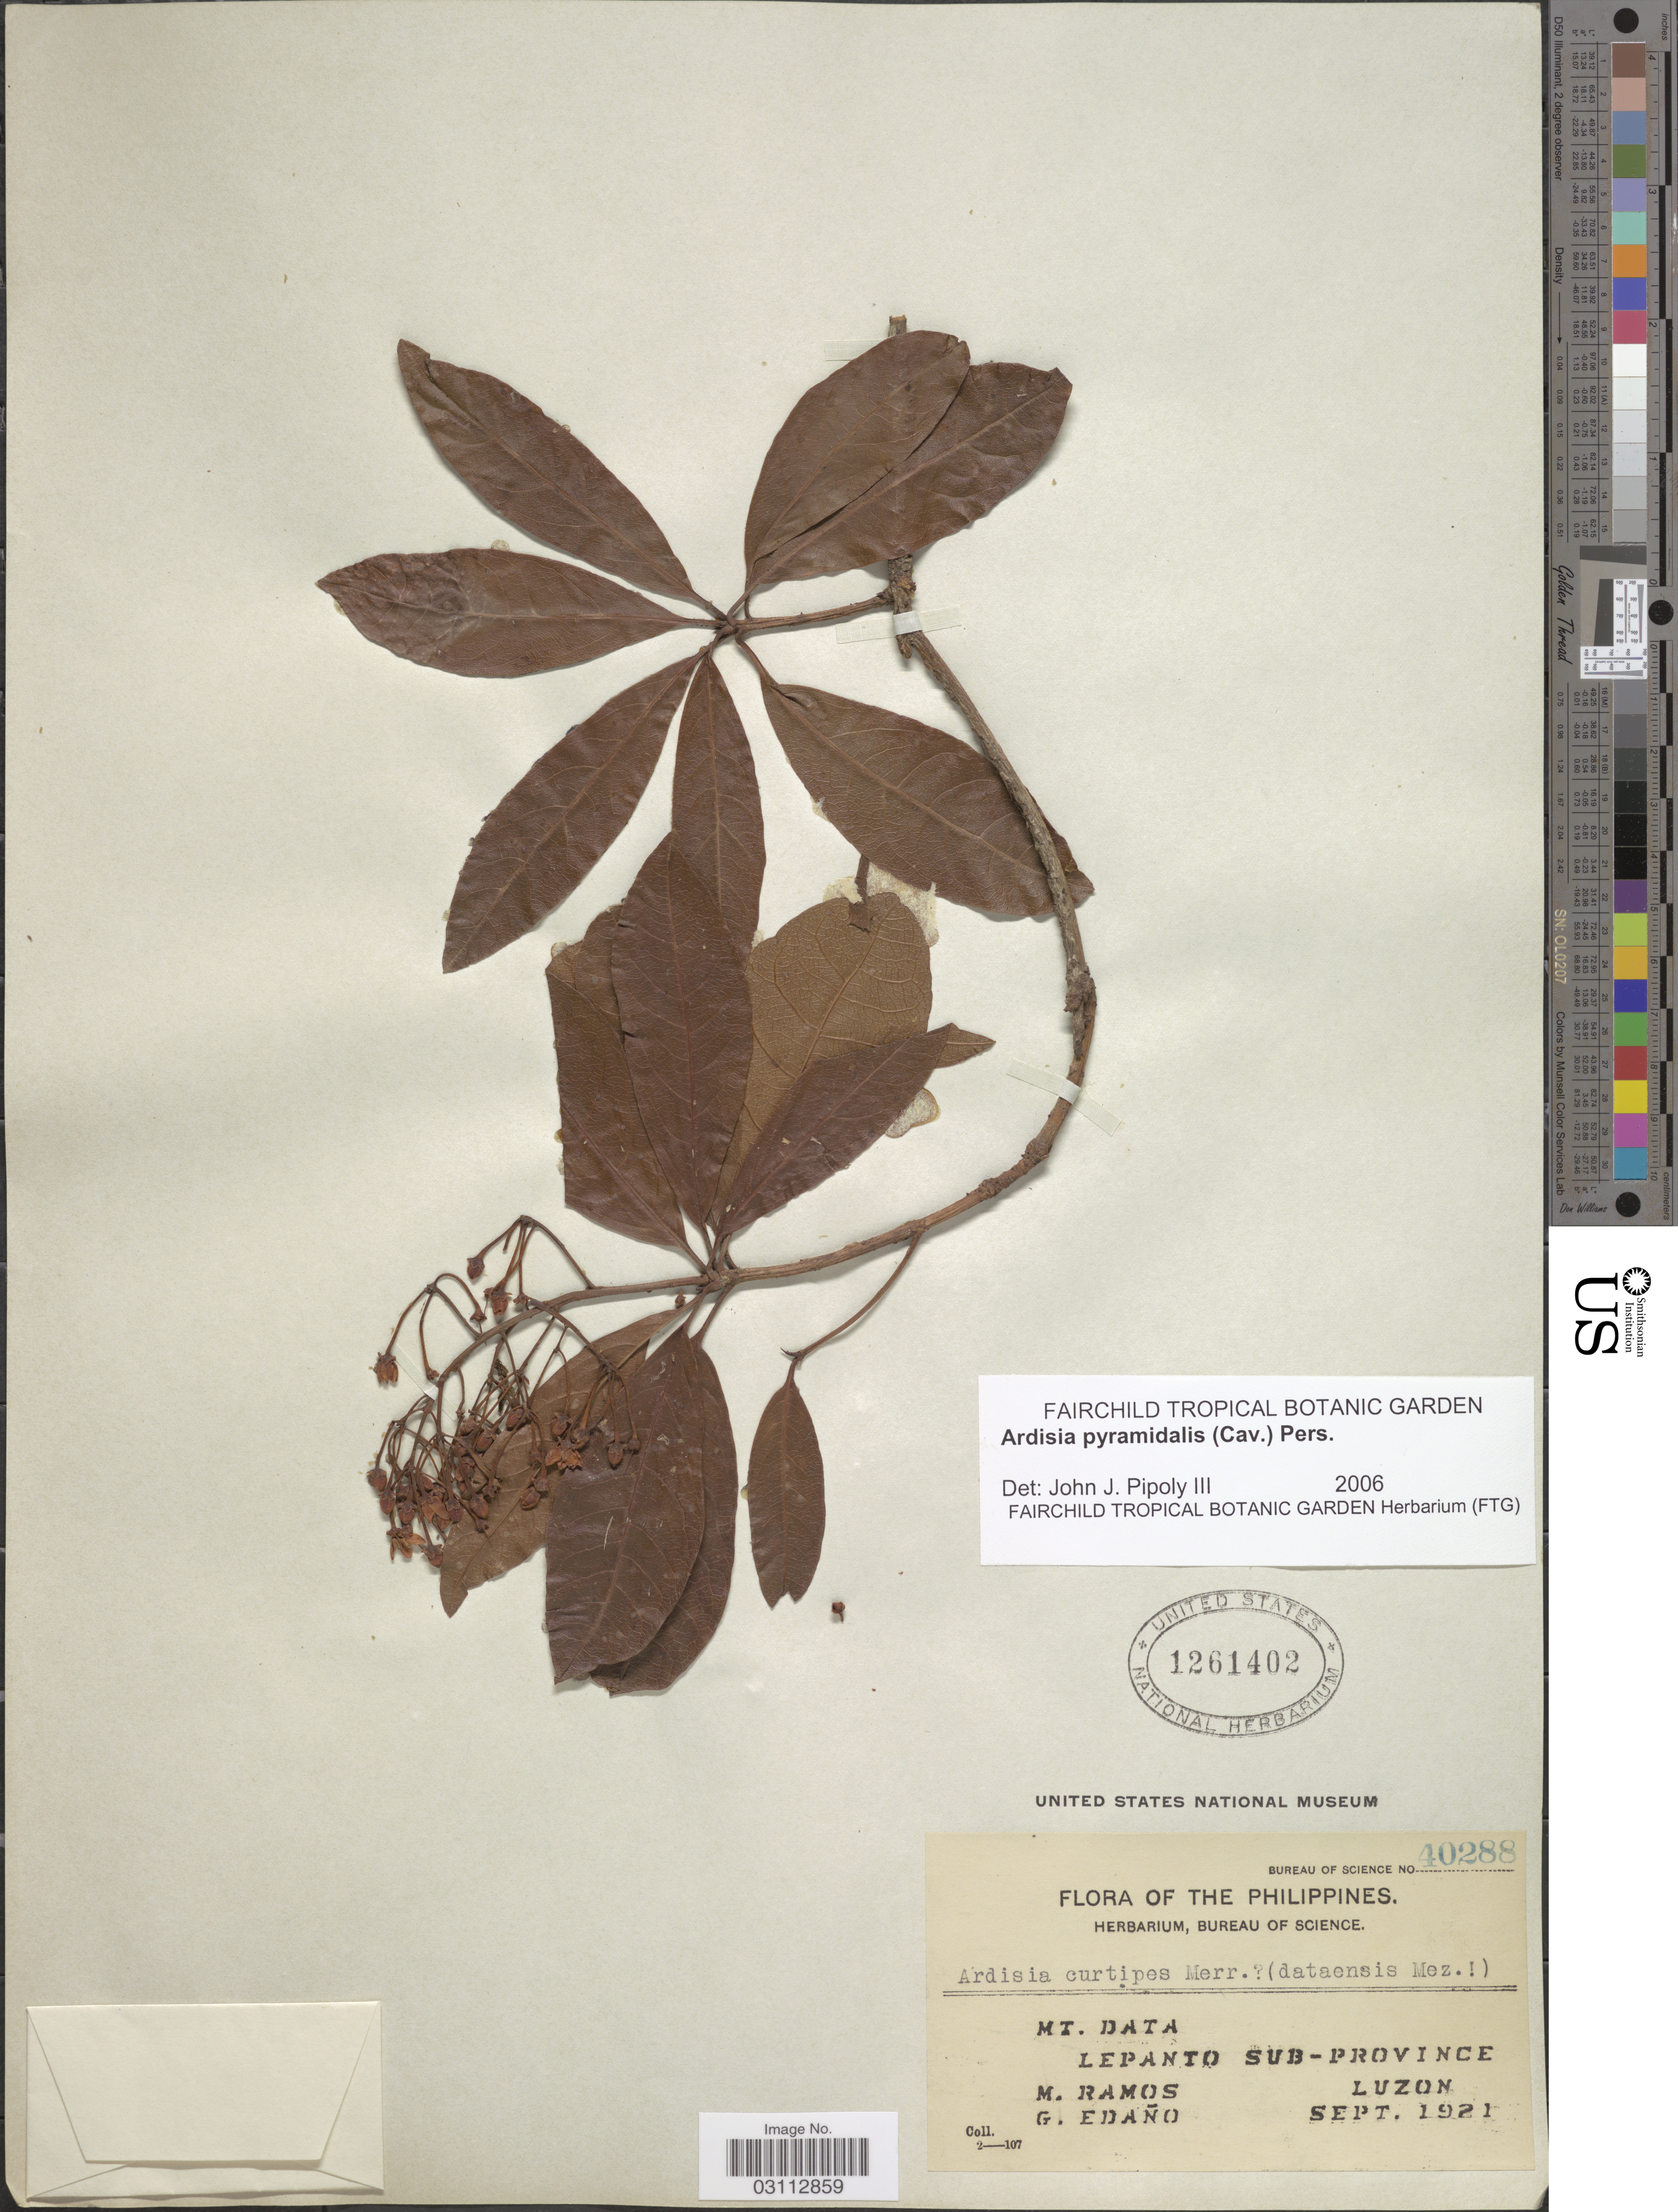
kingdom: Plantae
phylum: Tracheophyta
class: Magnoliopsida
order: Ericales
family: Primulaceae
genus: Ardisia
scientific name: Ardisia pyramidalis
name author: (Cav.) Pers.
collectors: M. Ramos & G. Edaño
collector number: Bureau of Science 40288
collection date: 1921-09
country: Philippines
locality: Mt. Data. Lepanto sub-province. Luzon.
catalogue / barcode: US 1261402